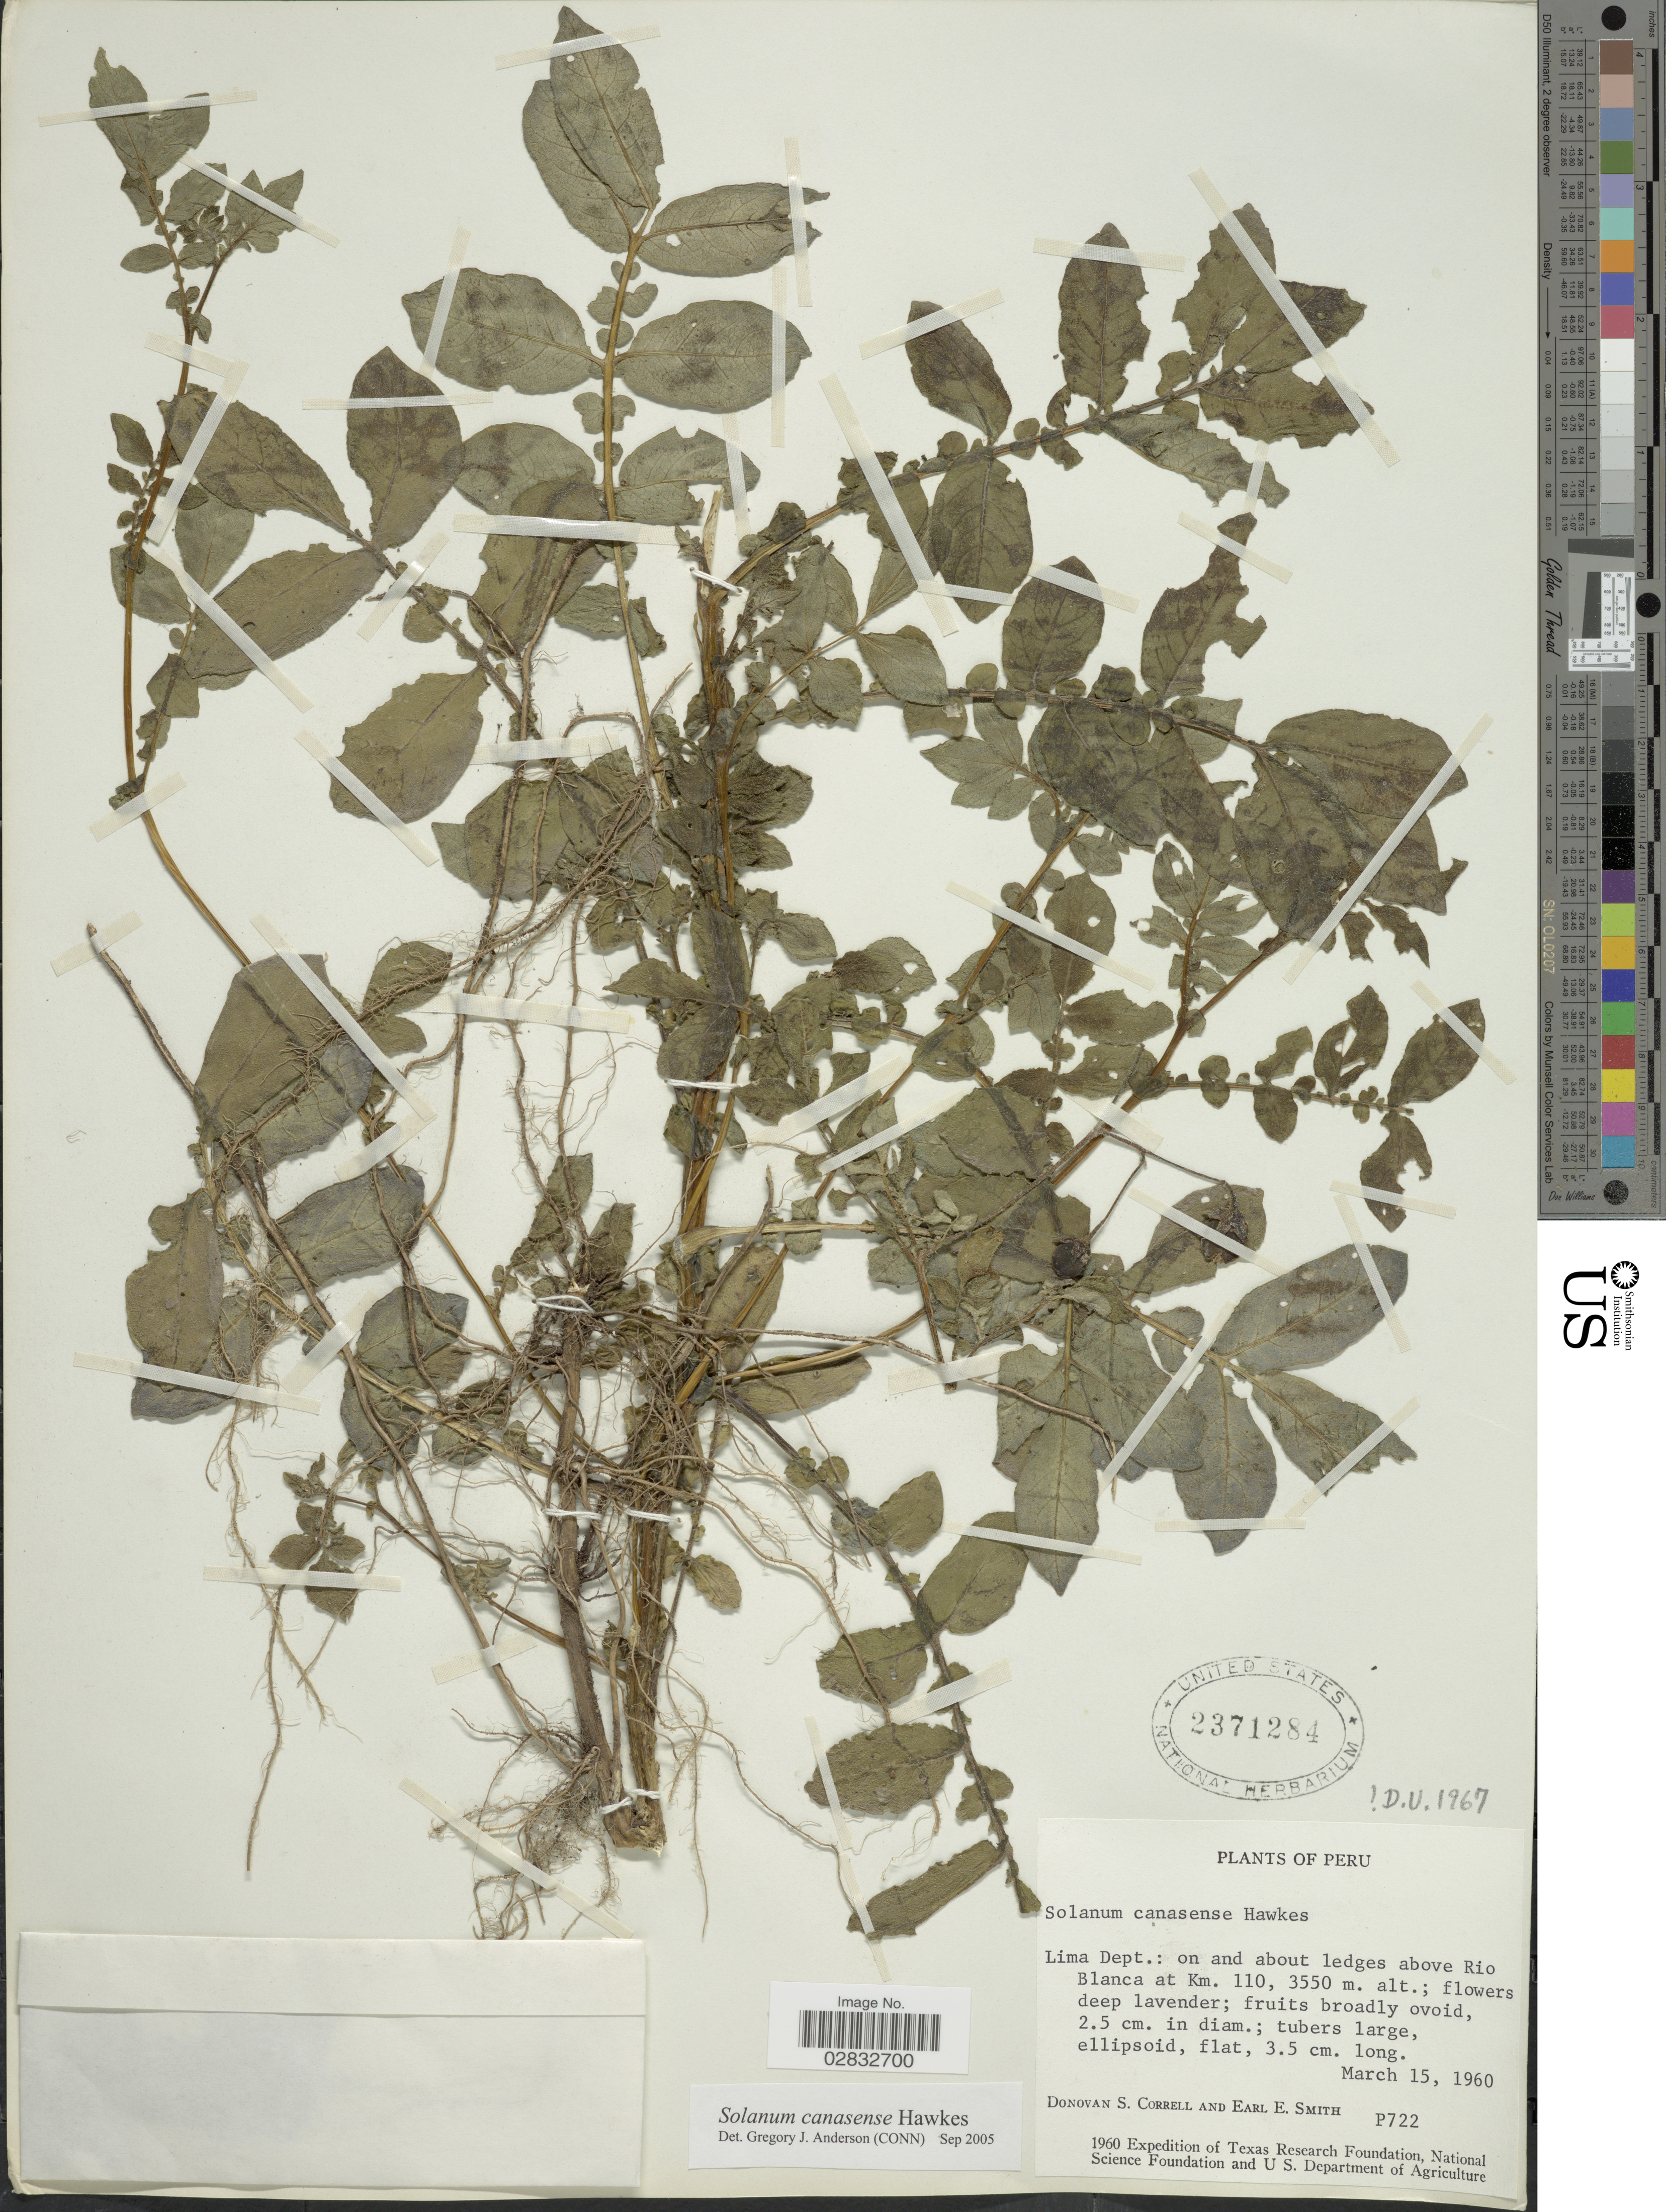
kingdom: Plantae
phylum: Tracheophyta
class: Magnoliopsida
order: Solanales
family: Solanaceae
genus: Solanum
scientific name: Solanum canaosense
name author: L.B. Sm. & Downs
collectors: D. S. Correll & E. E. Smith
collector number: P722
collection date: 1960-03-15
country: Peru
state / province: Lima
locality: Lima Dept.: on and about ledges above Rio Blanca at Km. 110.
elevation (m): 3550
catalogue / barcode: US 2371284